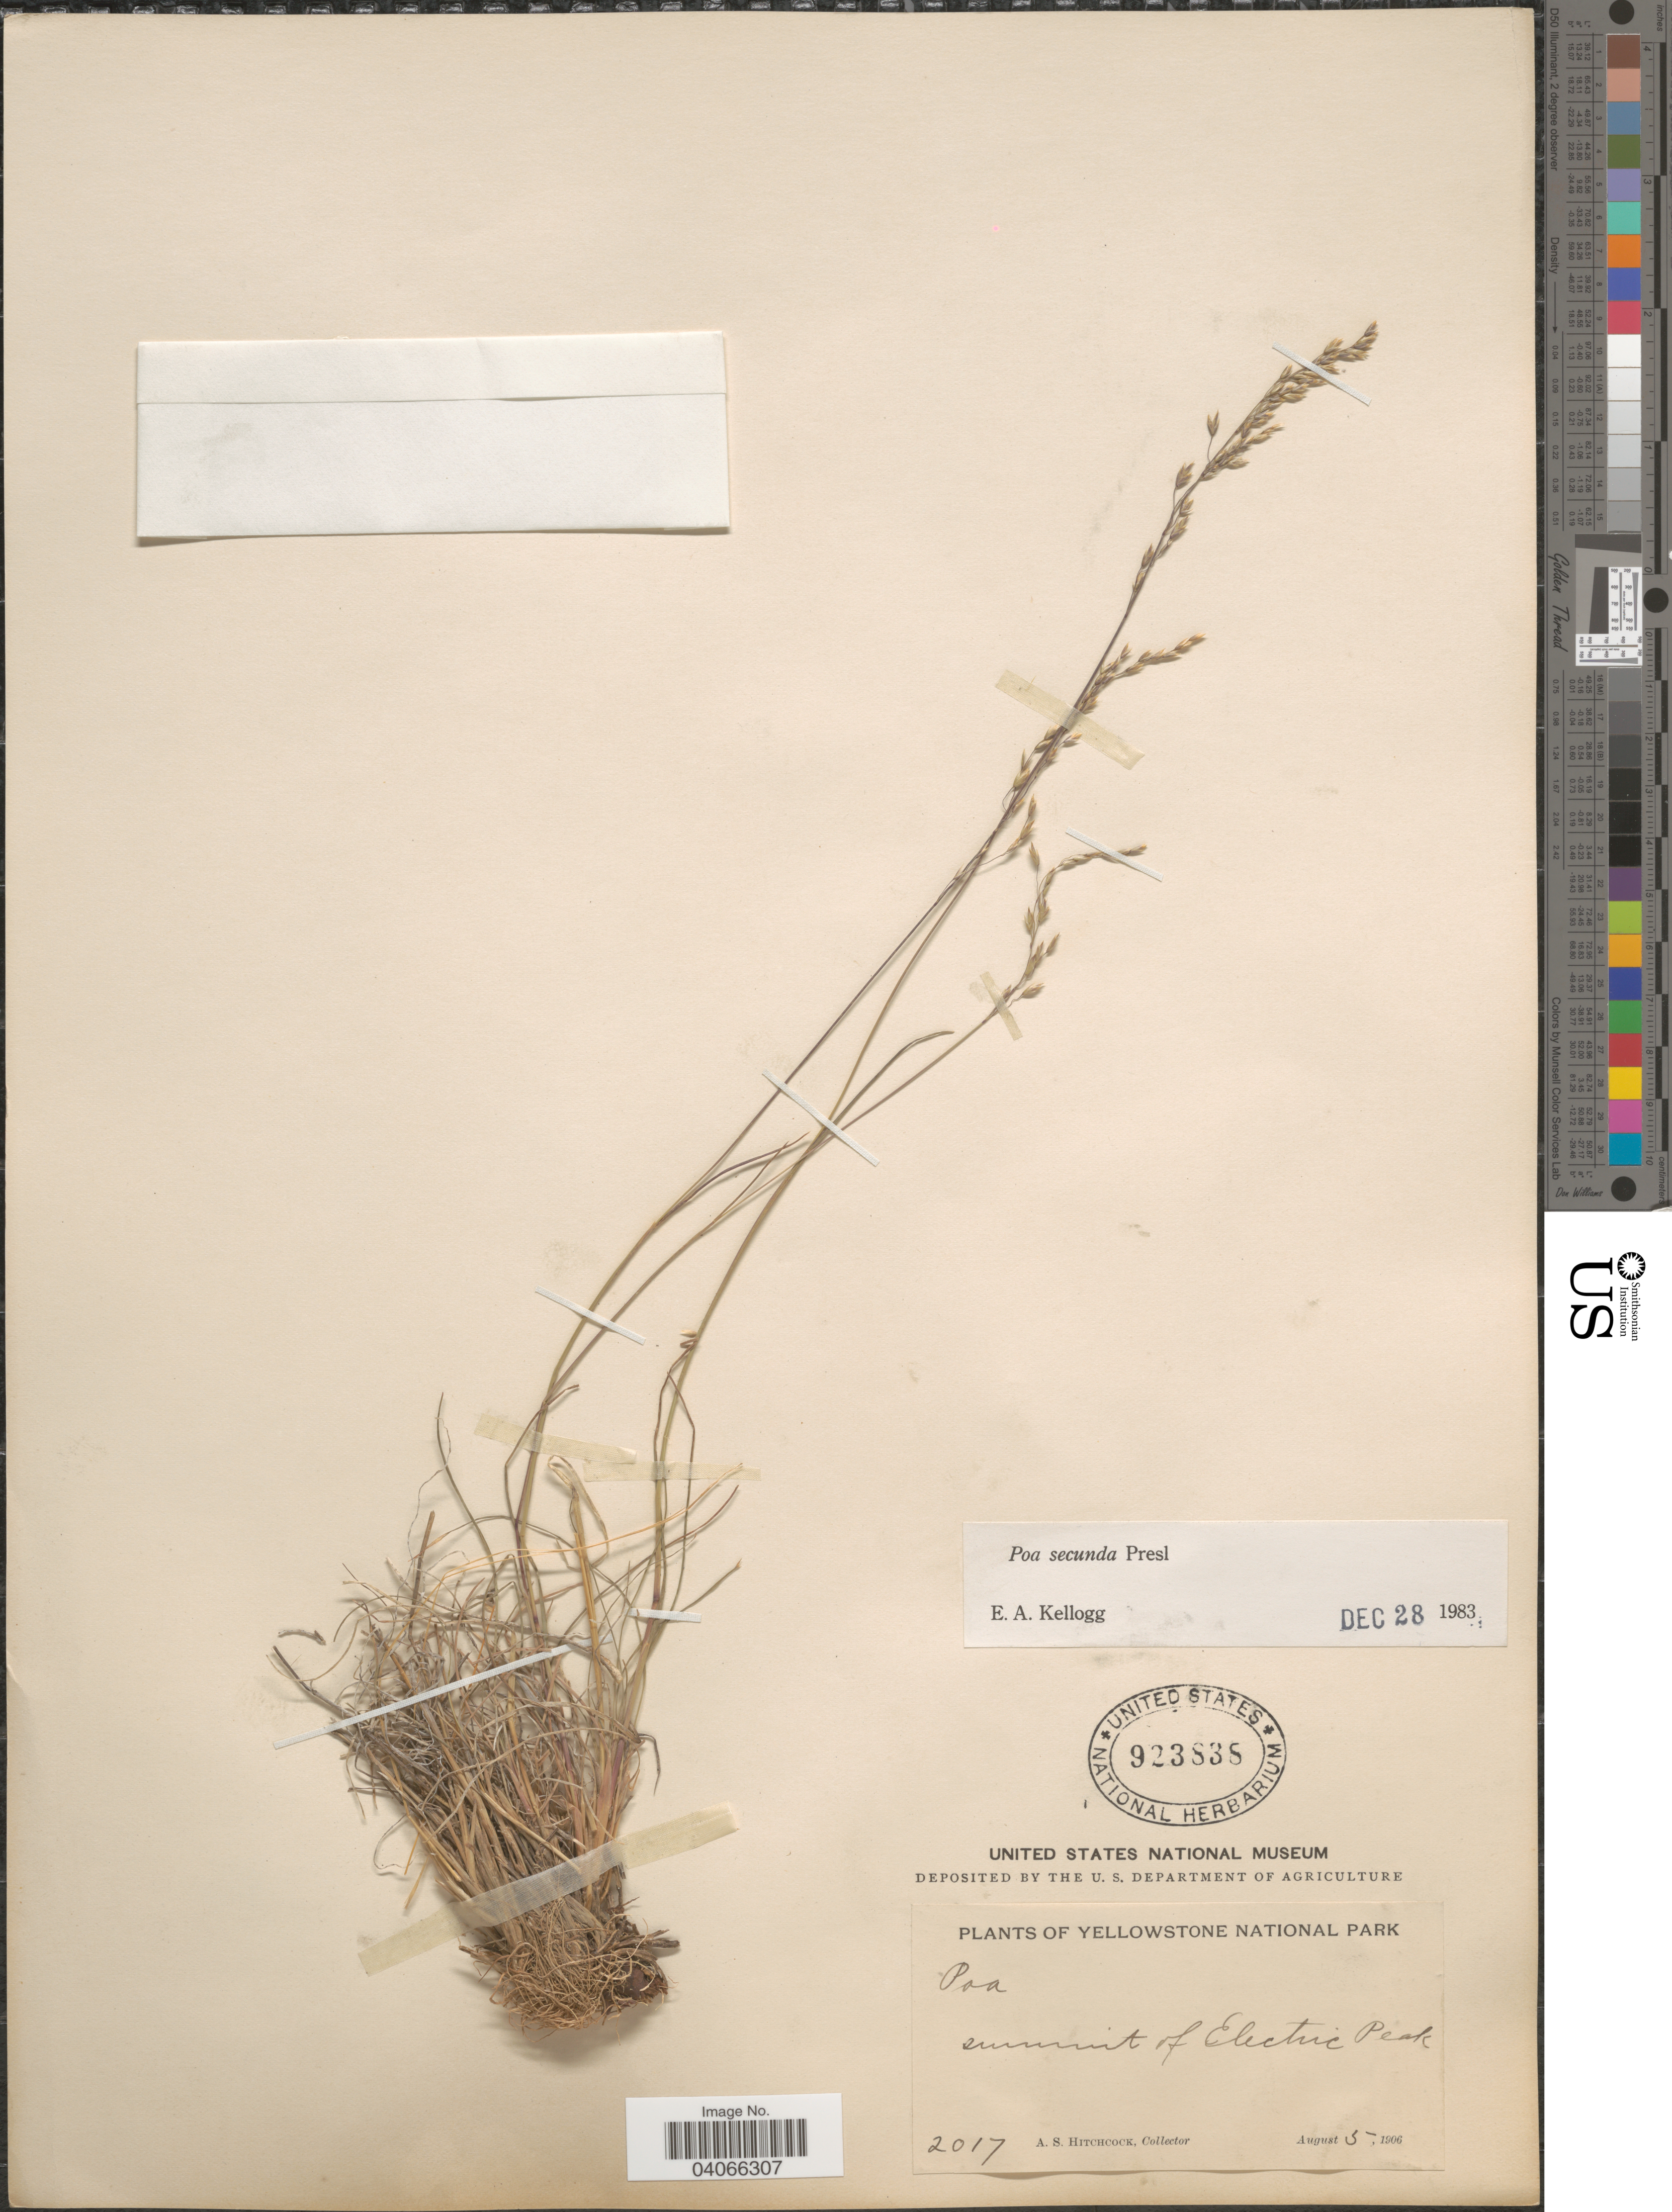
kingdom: Plantae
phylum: Tracheophyta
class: Liliopsida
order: Poales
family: Poaceae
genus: Poa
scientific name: Poa secunda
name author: J. Presl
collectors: A. S. Hitchcock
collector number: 2017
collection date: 1906-08-05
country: United States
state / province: Montana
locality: Yellowstone National Park. Summit of Electric Peak.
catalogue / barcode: US 923838